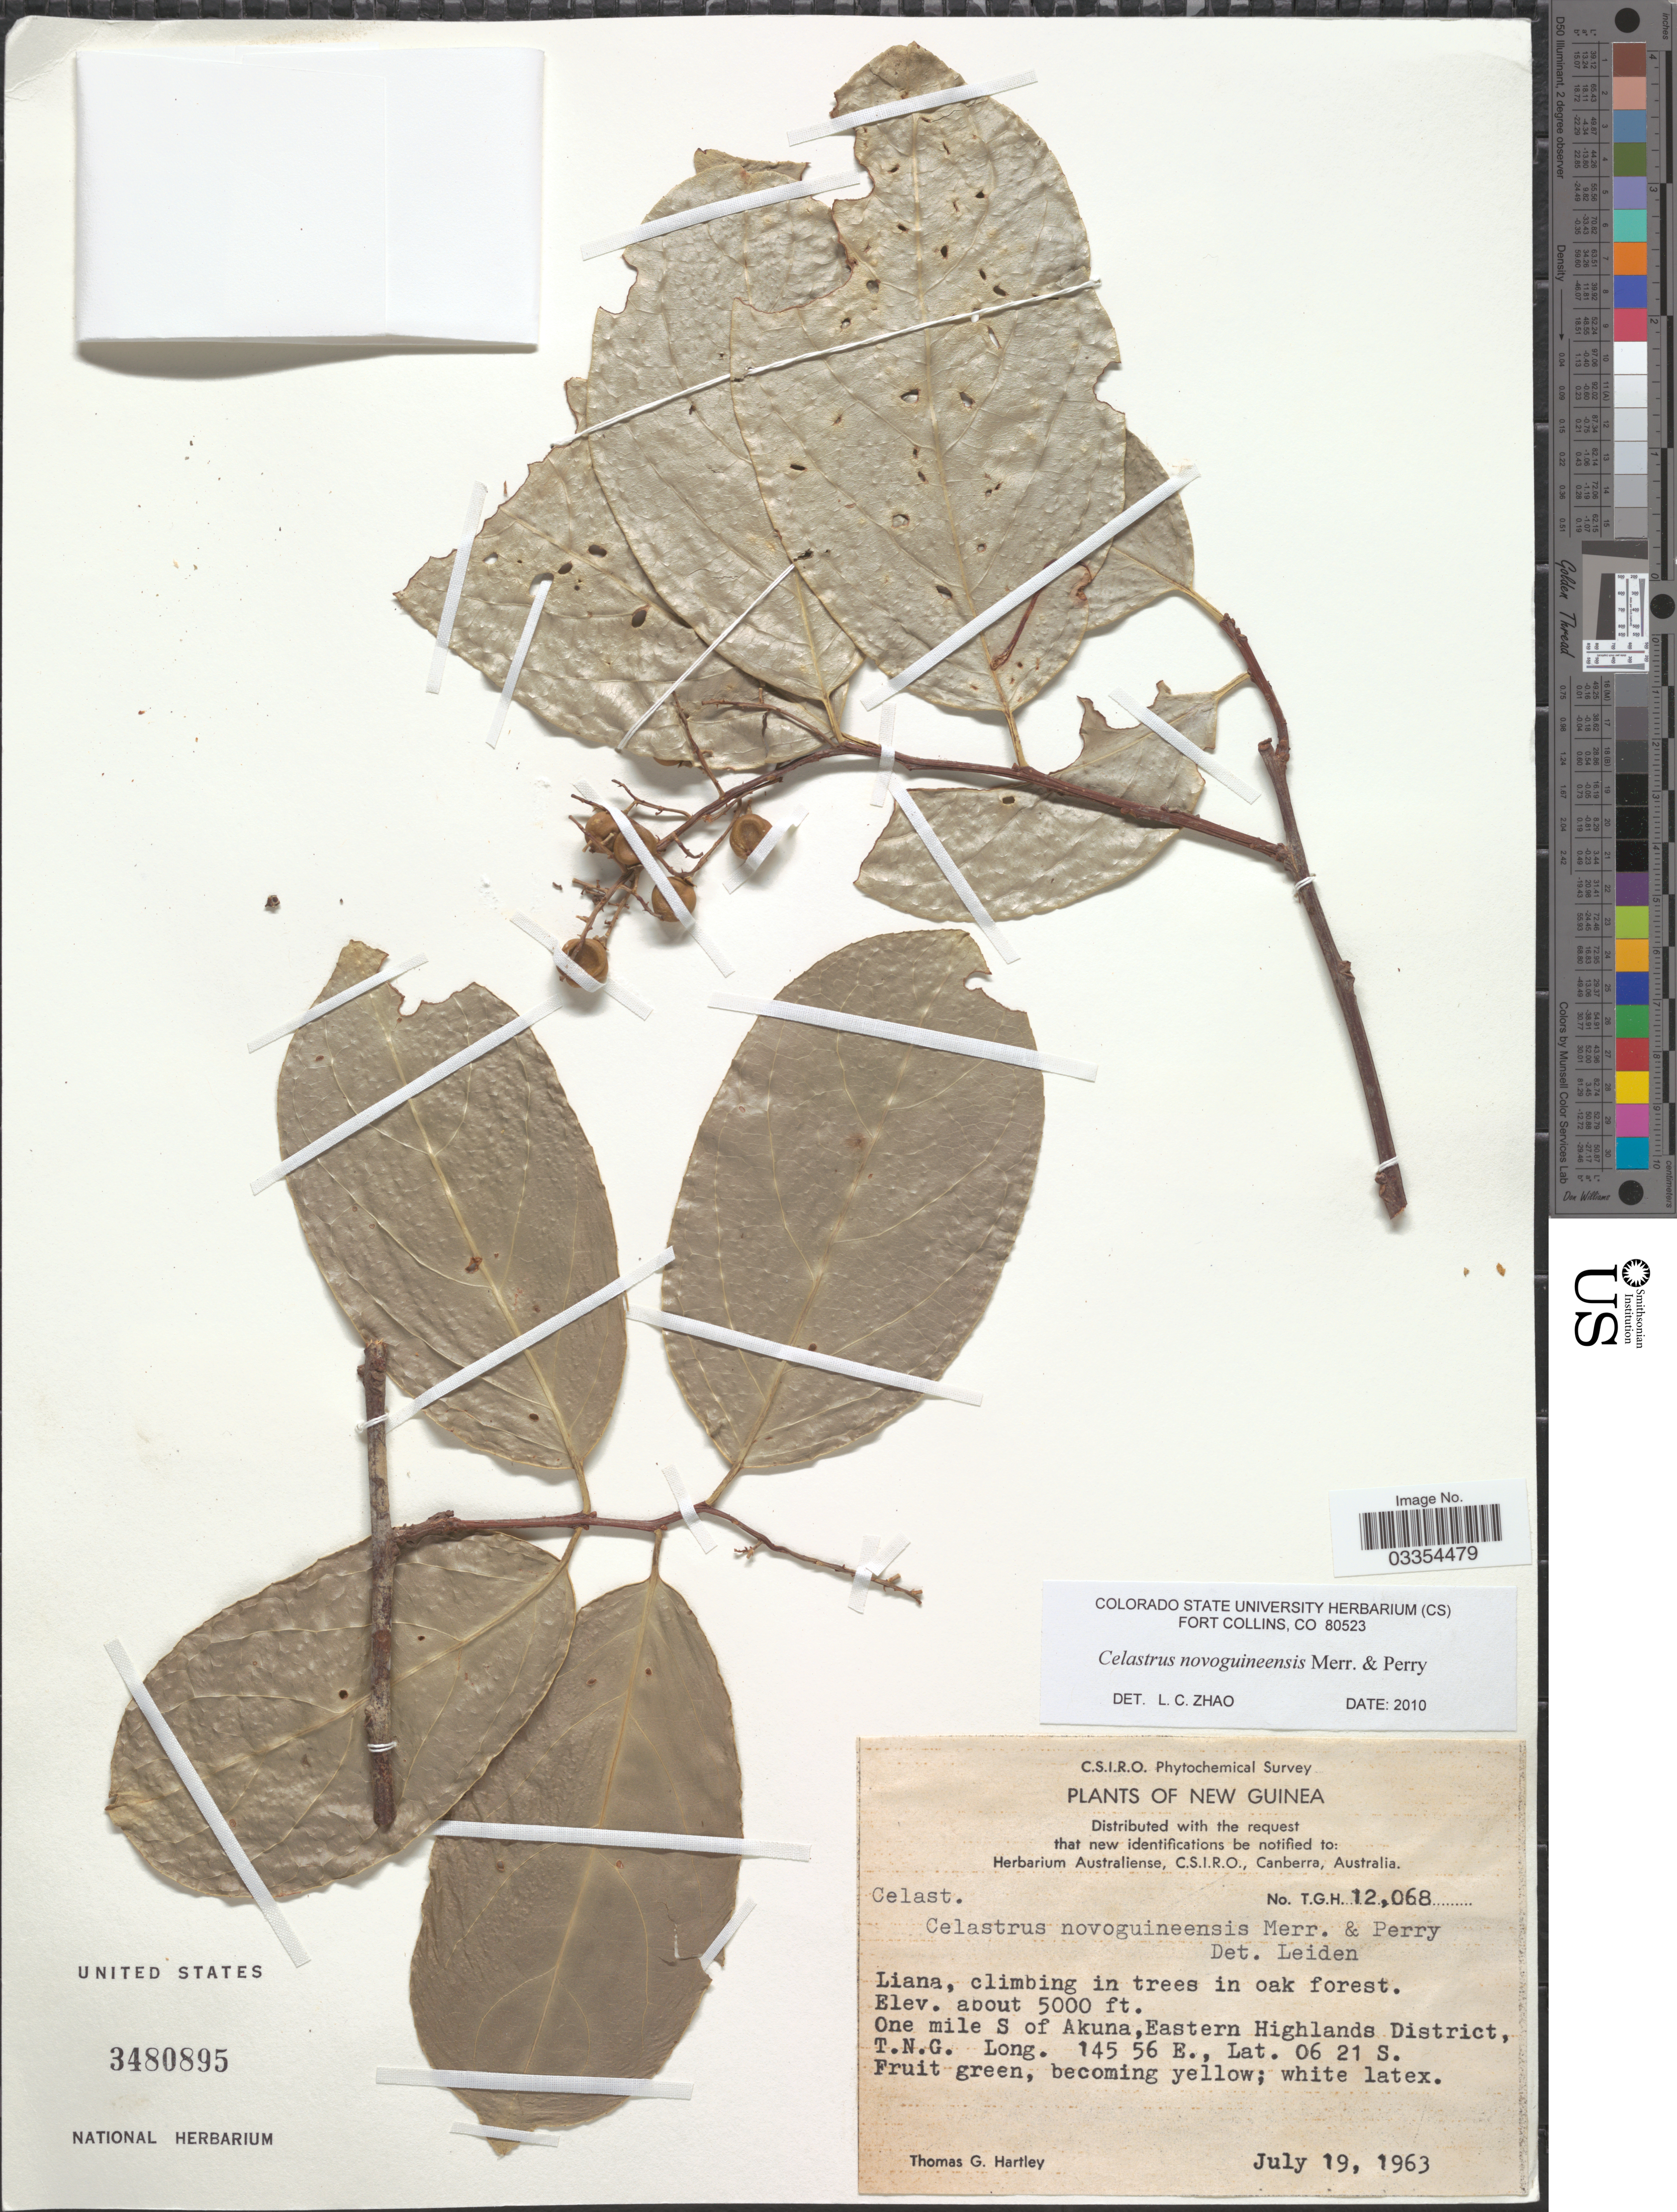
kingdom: Plantae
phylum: Tracheophyta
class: Magnoliopsida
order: Celastrales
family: Celastraceae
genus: Celastrus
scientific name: Celastrus novoguineensis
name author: Merr. & L.M. Perry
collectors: T. G. Hartley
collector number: TGH12068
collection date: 1963-07-19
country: Papua New Guinea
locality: New Guinea, One mile S of Akuna, Eastern Highlands District, T.N.G.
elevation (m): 1524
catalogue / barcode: US 3480895